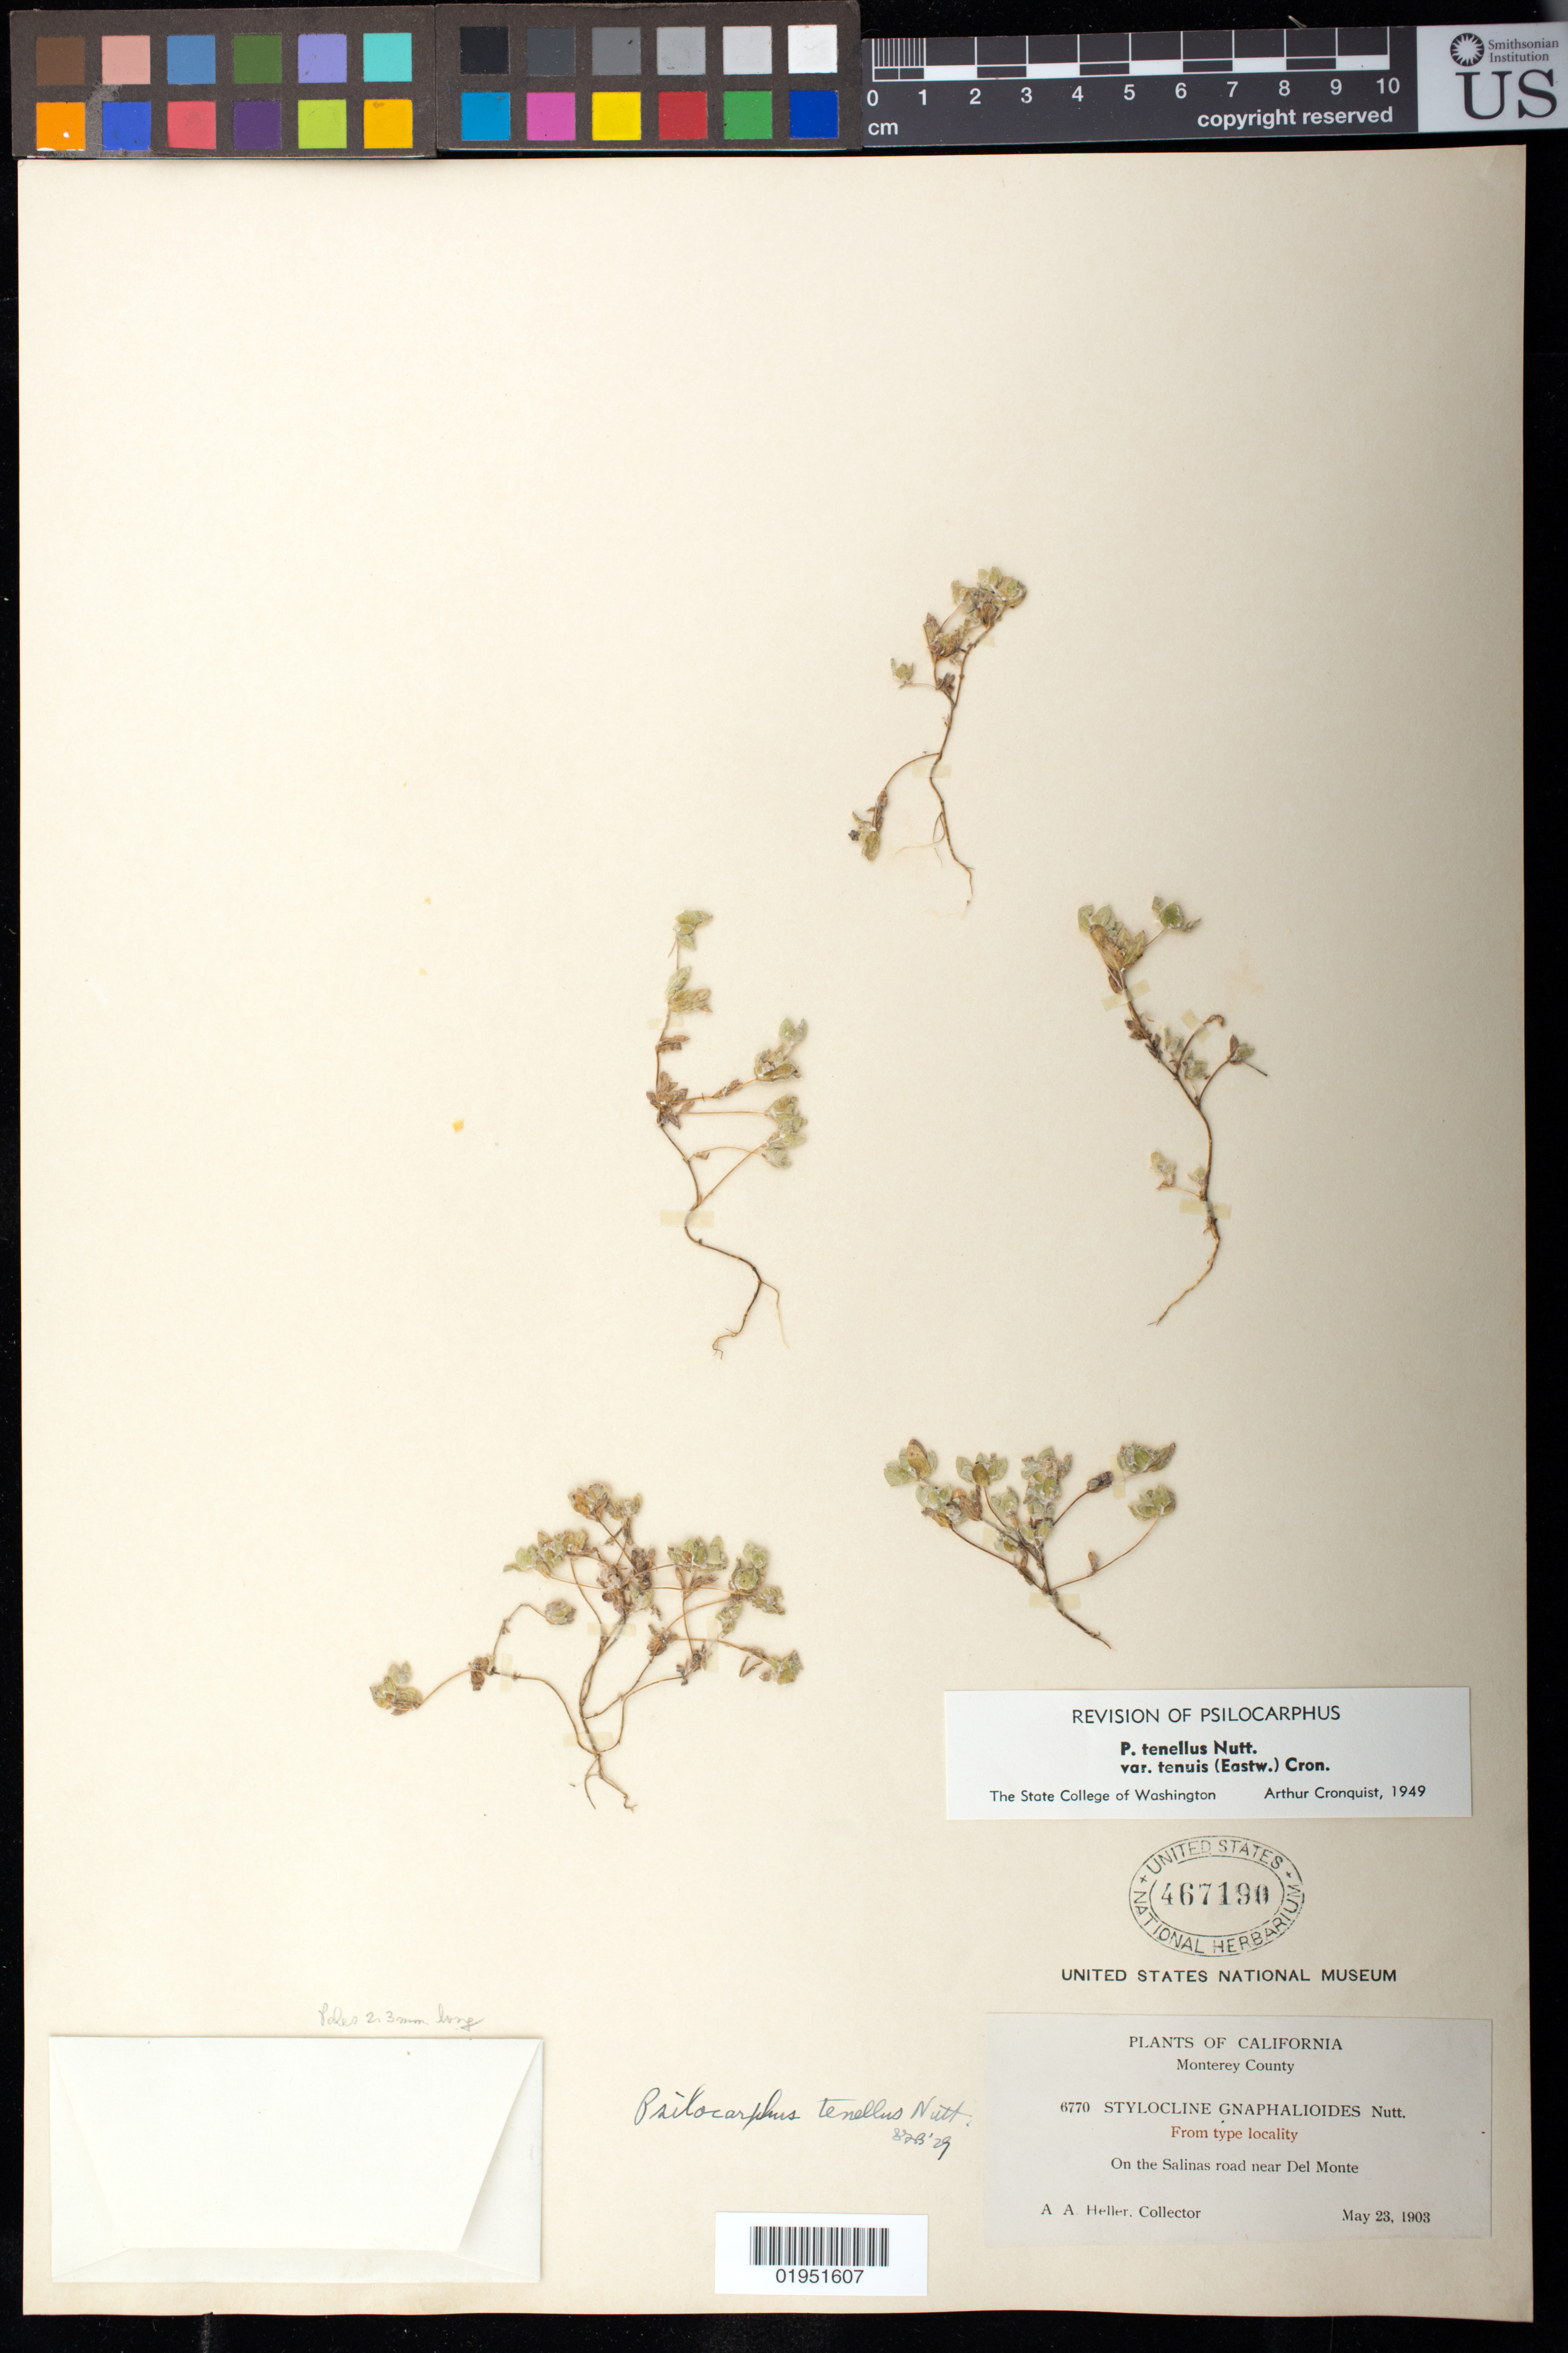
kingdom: Plantae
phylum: Tracheophyta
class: Magnoliopsida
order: Asterales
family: Asteraceae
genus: Psilocarphus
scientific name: Psilocarphus tenellus var. tenuis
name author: (Eastw.) Cronq.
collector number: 6770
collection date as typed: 23 May 1903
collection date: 1903-05-23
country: United States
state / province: California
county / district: Monterey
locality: On the Salinas road near Del Monte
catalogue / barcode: US 467190